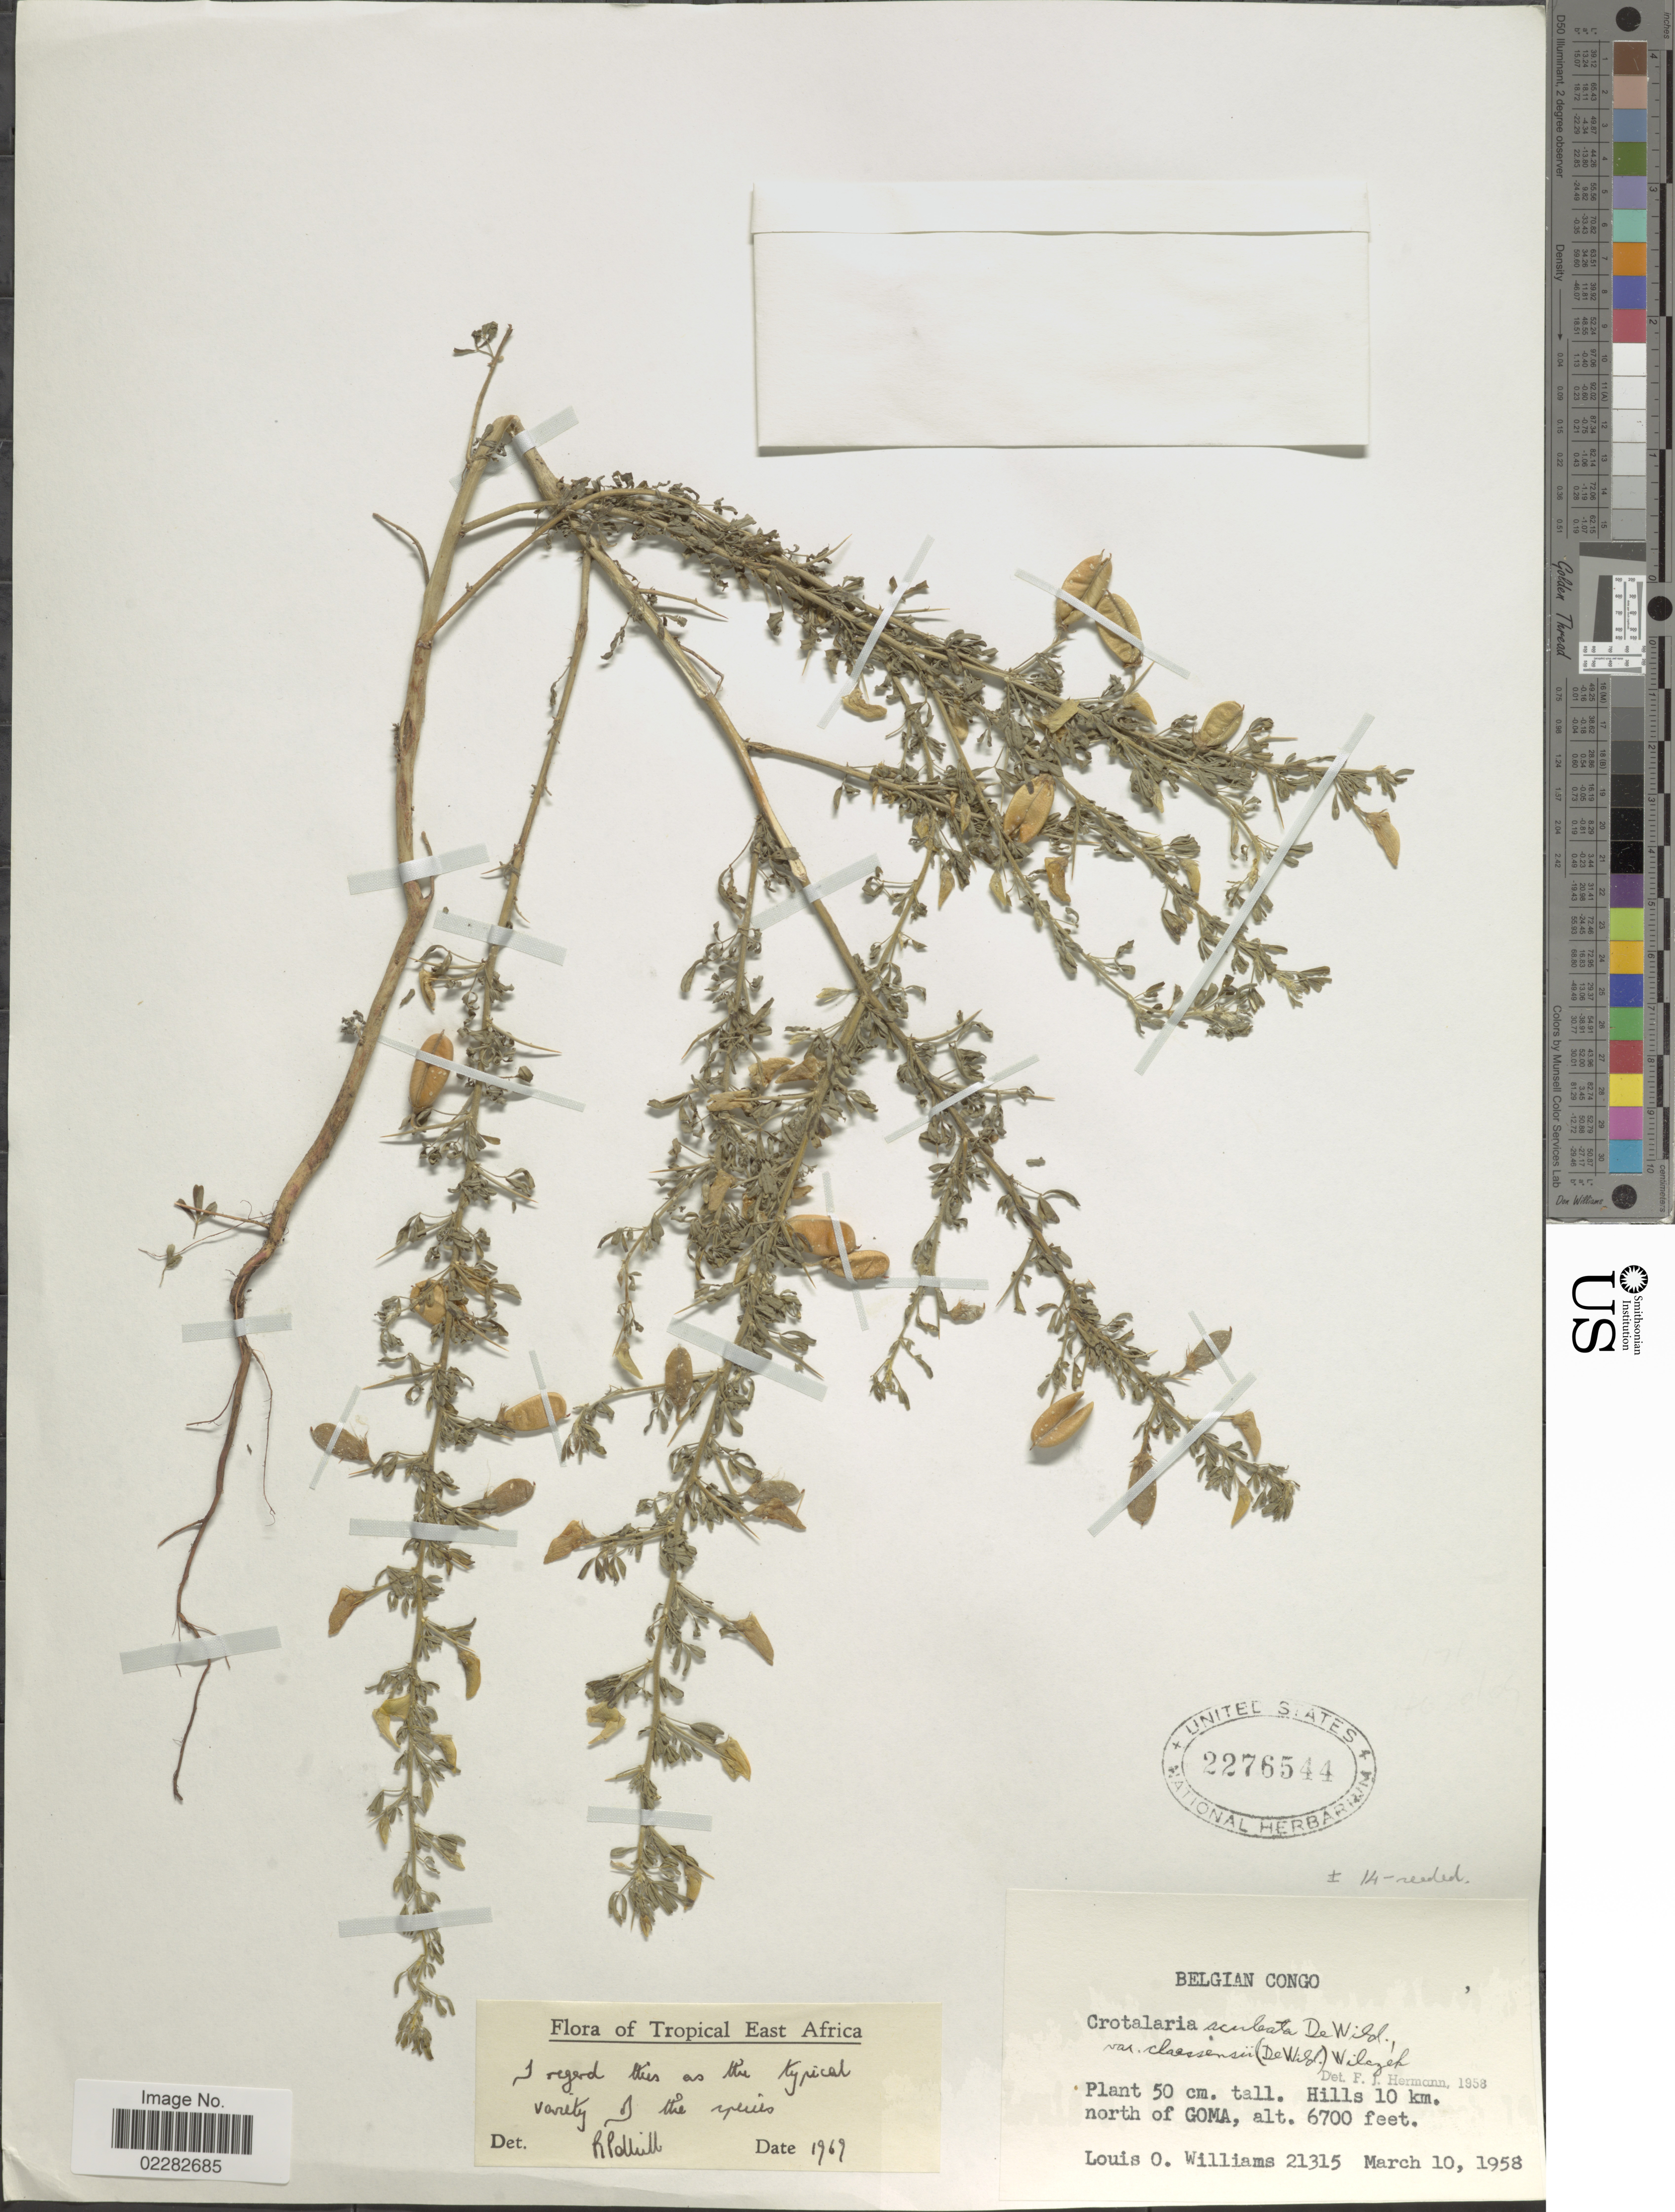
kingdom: Plantae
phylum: Tracheophyta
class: Magnoliopsida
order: Fabales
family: Fabaceae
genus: Crotalaria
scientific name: Crotalaria aculeata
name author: De Wild.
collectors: L. O. Williams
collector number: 21315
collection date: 1958-03-10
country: Congo, Democratic Republic of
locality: Belgian Congo, Tropical East Africa, Hills 10 km. north of Goma.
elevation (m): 2042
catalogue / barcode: US 2276544